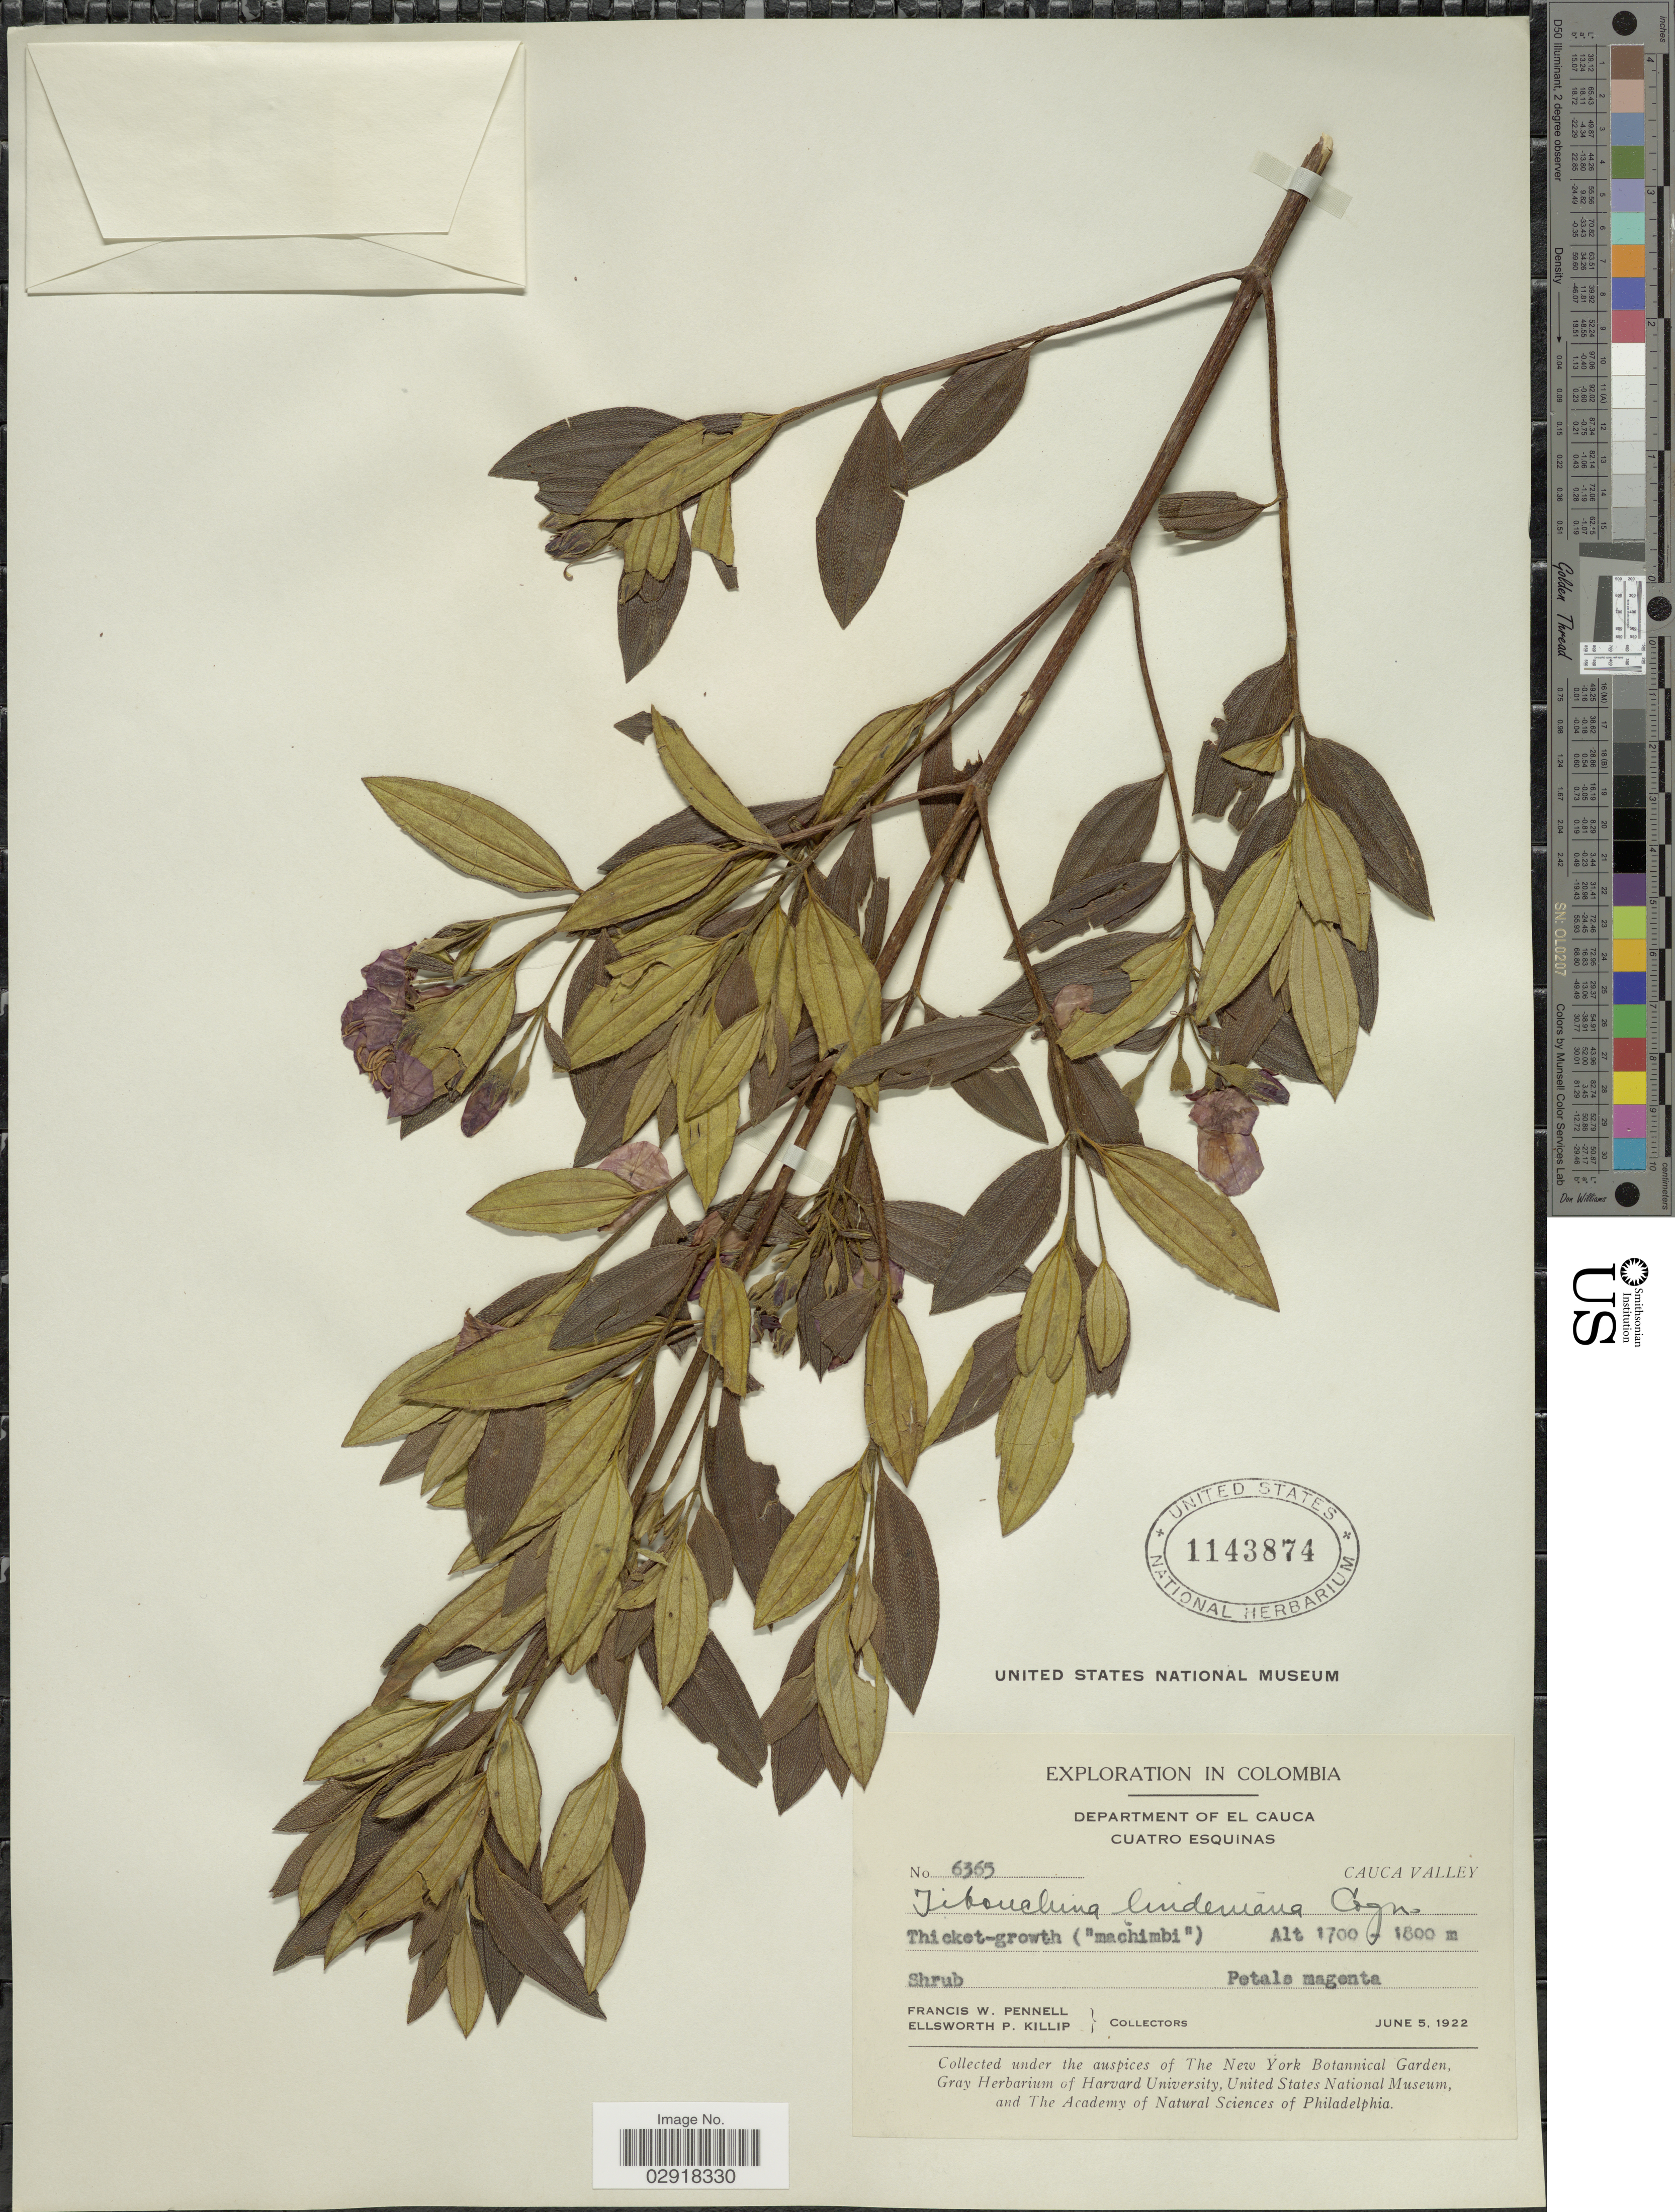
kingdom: Plantae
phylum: Tracheophyta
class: Magnoliopsida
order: Myrtales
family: Melastomataceae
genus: Pleroma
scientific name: Pleroma martiale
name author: (Cham.) Triana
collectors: F. W. Pennell & E. P. Killip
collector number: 6365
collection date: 1922-06-05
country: Colombia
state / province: Cauca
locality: Department of Cauca, Cuatro Esquinas, Cauca Valley.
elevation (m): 1700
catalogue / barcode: US 1143874